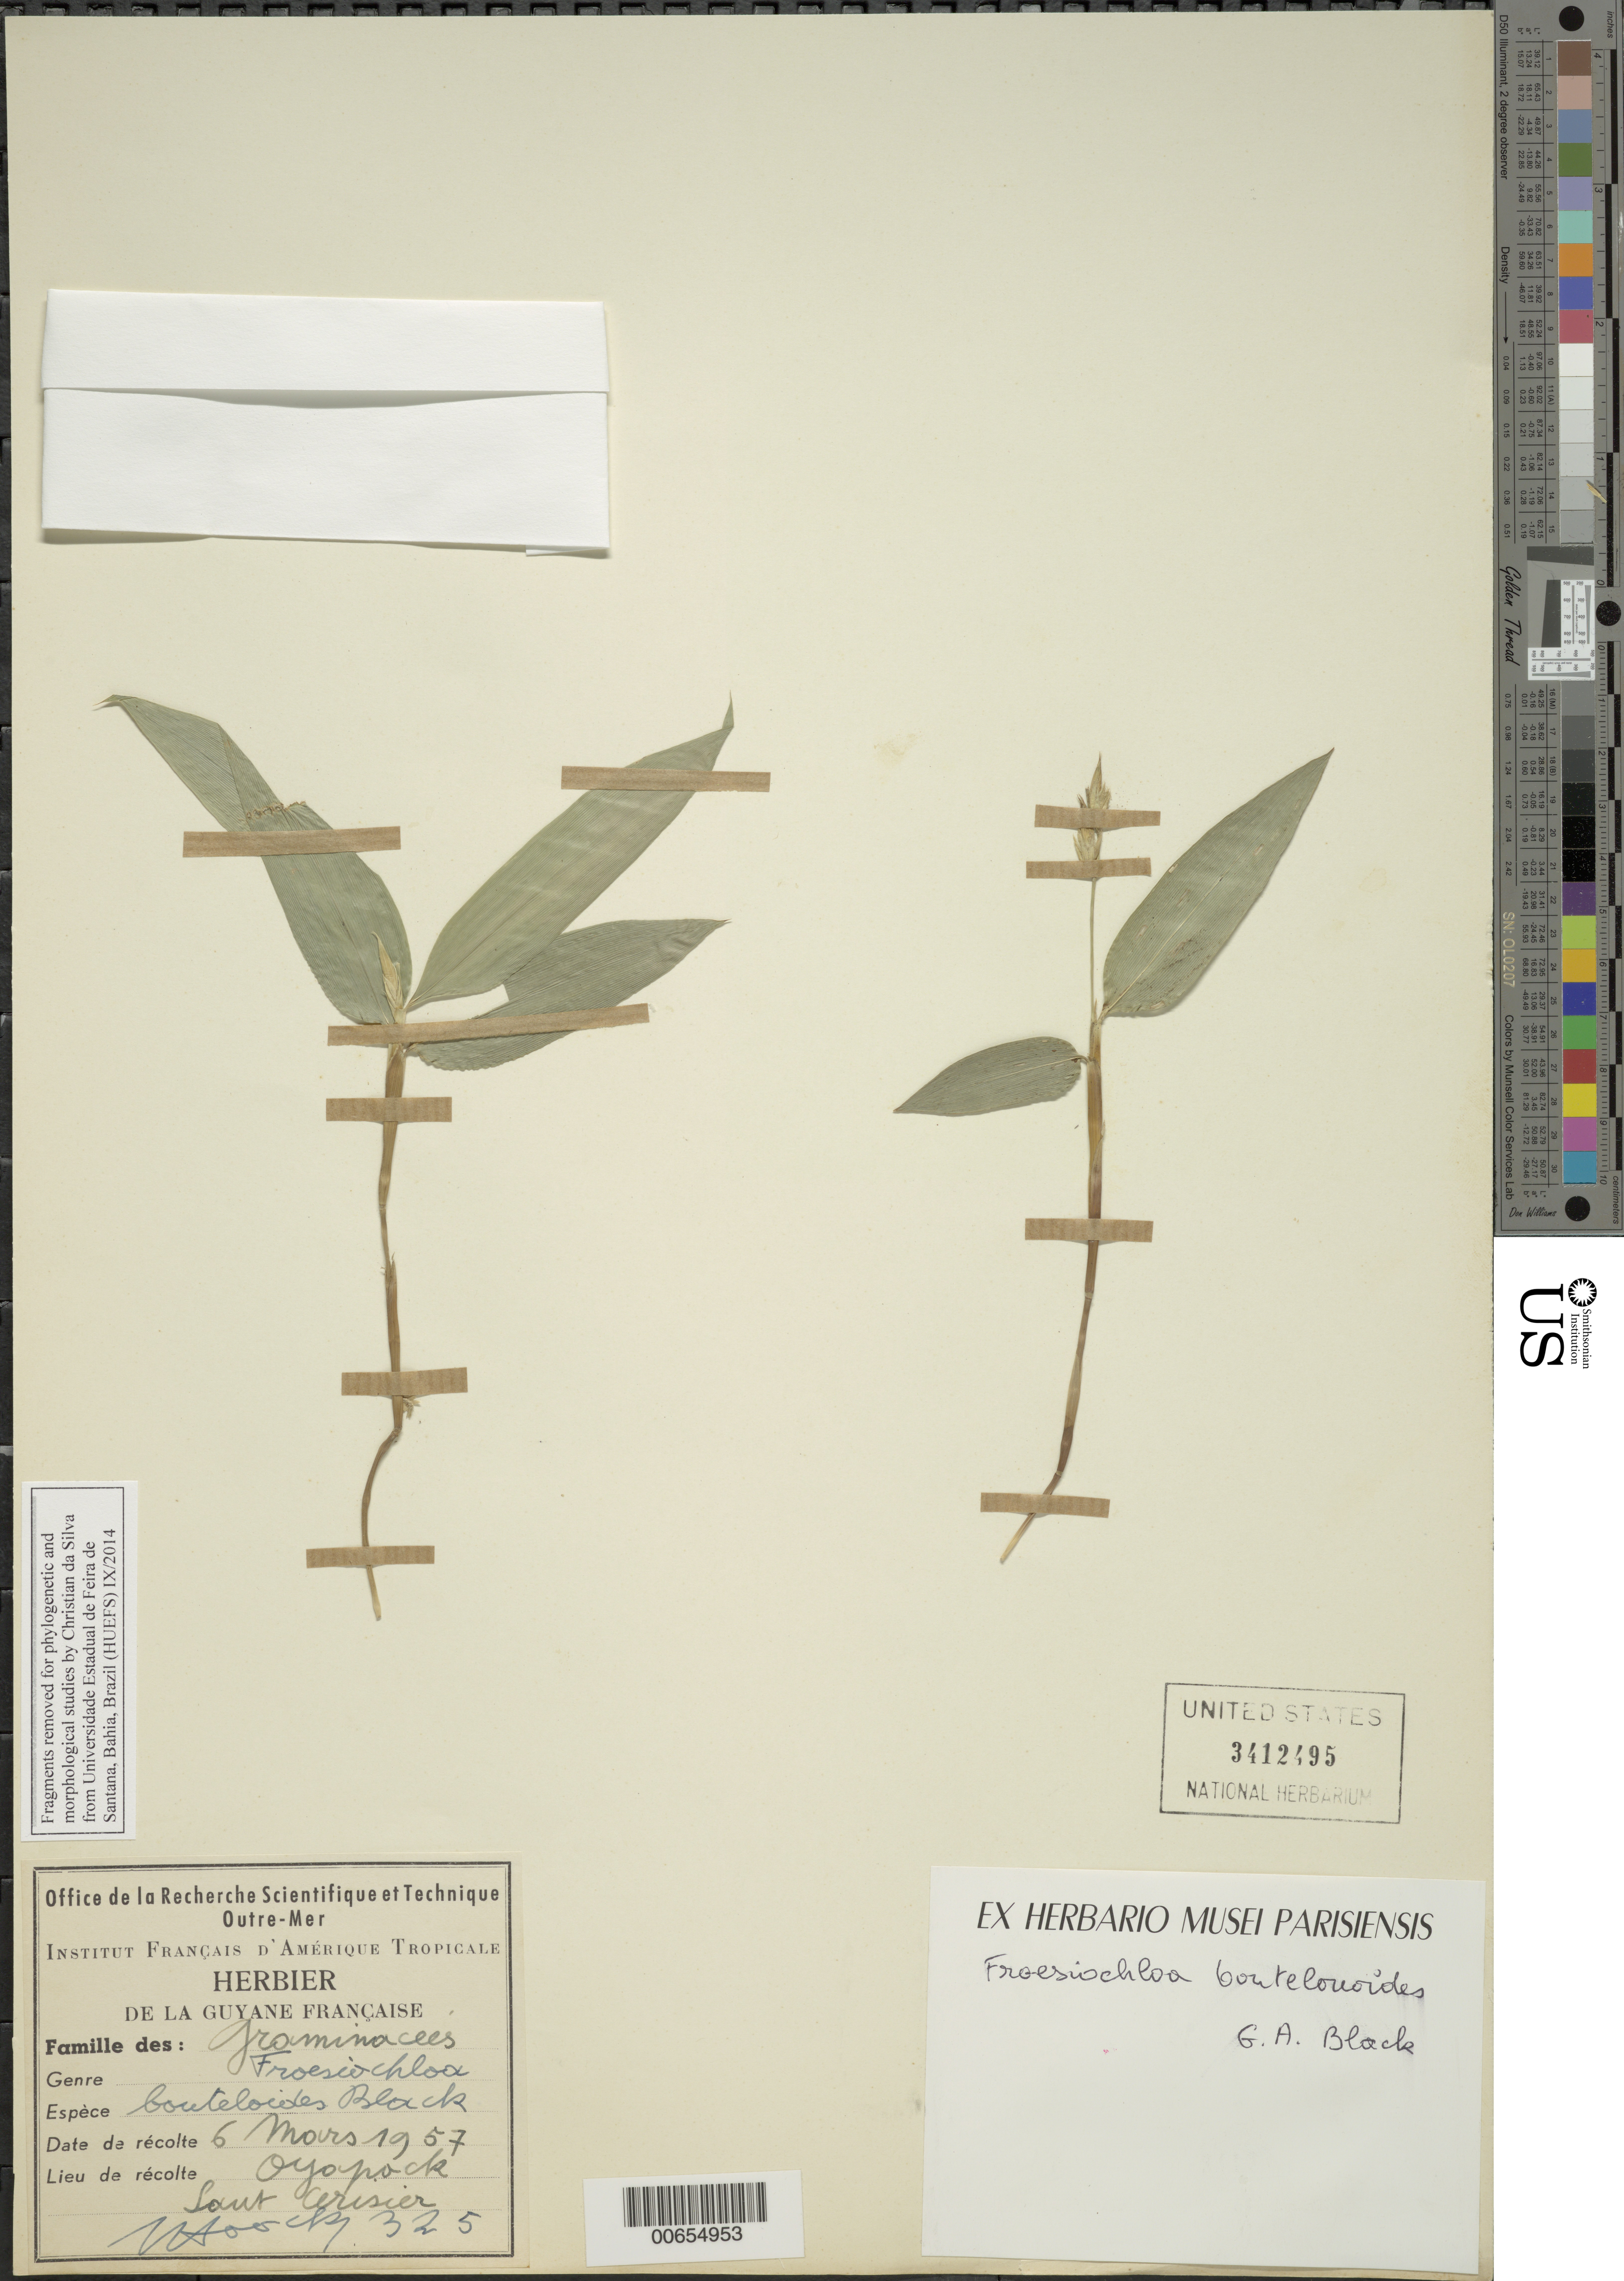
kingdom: Plantae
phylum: Tracheophyta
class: Liliopsida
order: Poales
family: Poaceae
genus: Froesiochloa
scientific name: Froesiochloa boutelouoides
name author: G.A. Black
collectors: J. Hoock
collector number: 325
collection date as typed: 6-Mar-57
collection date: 1957-03-06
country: French Guiana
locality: Oyapock, Saut Cerisier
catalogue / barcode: US 3412495